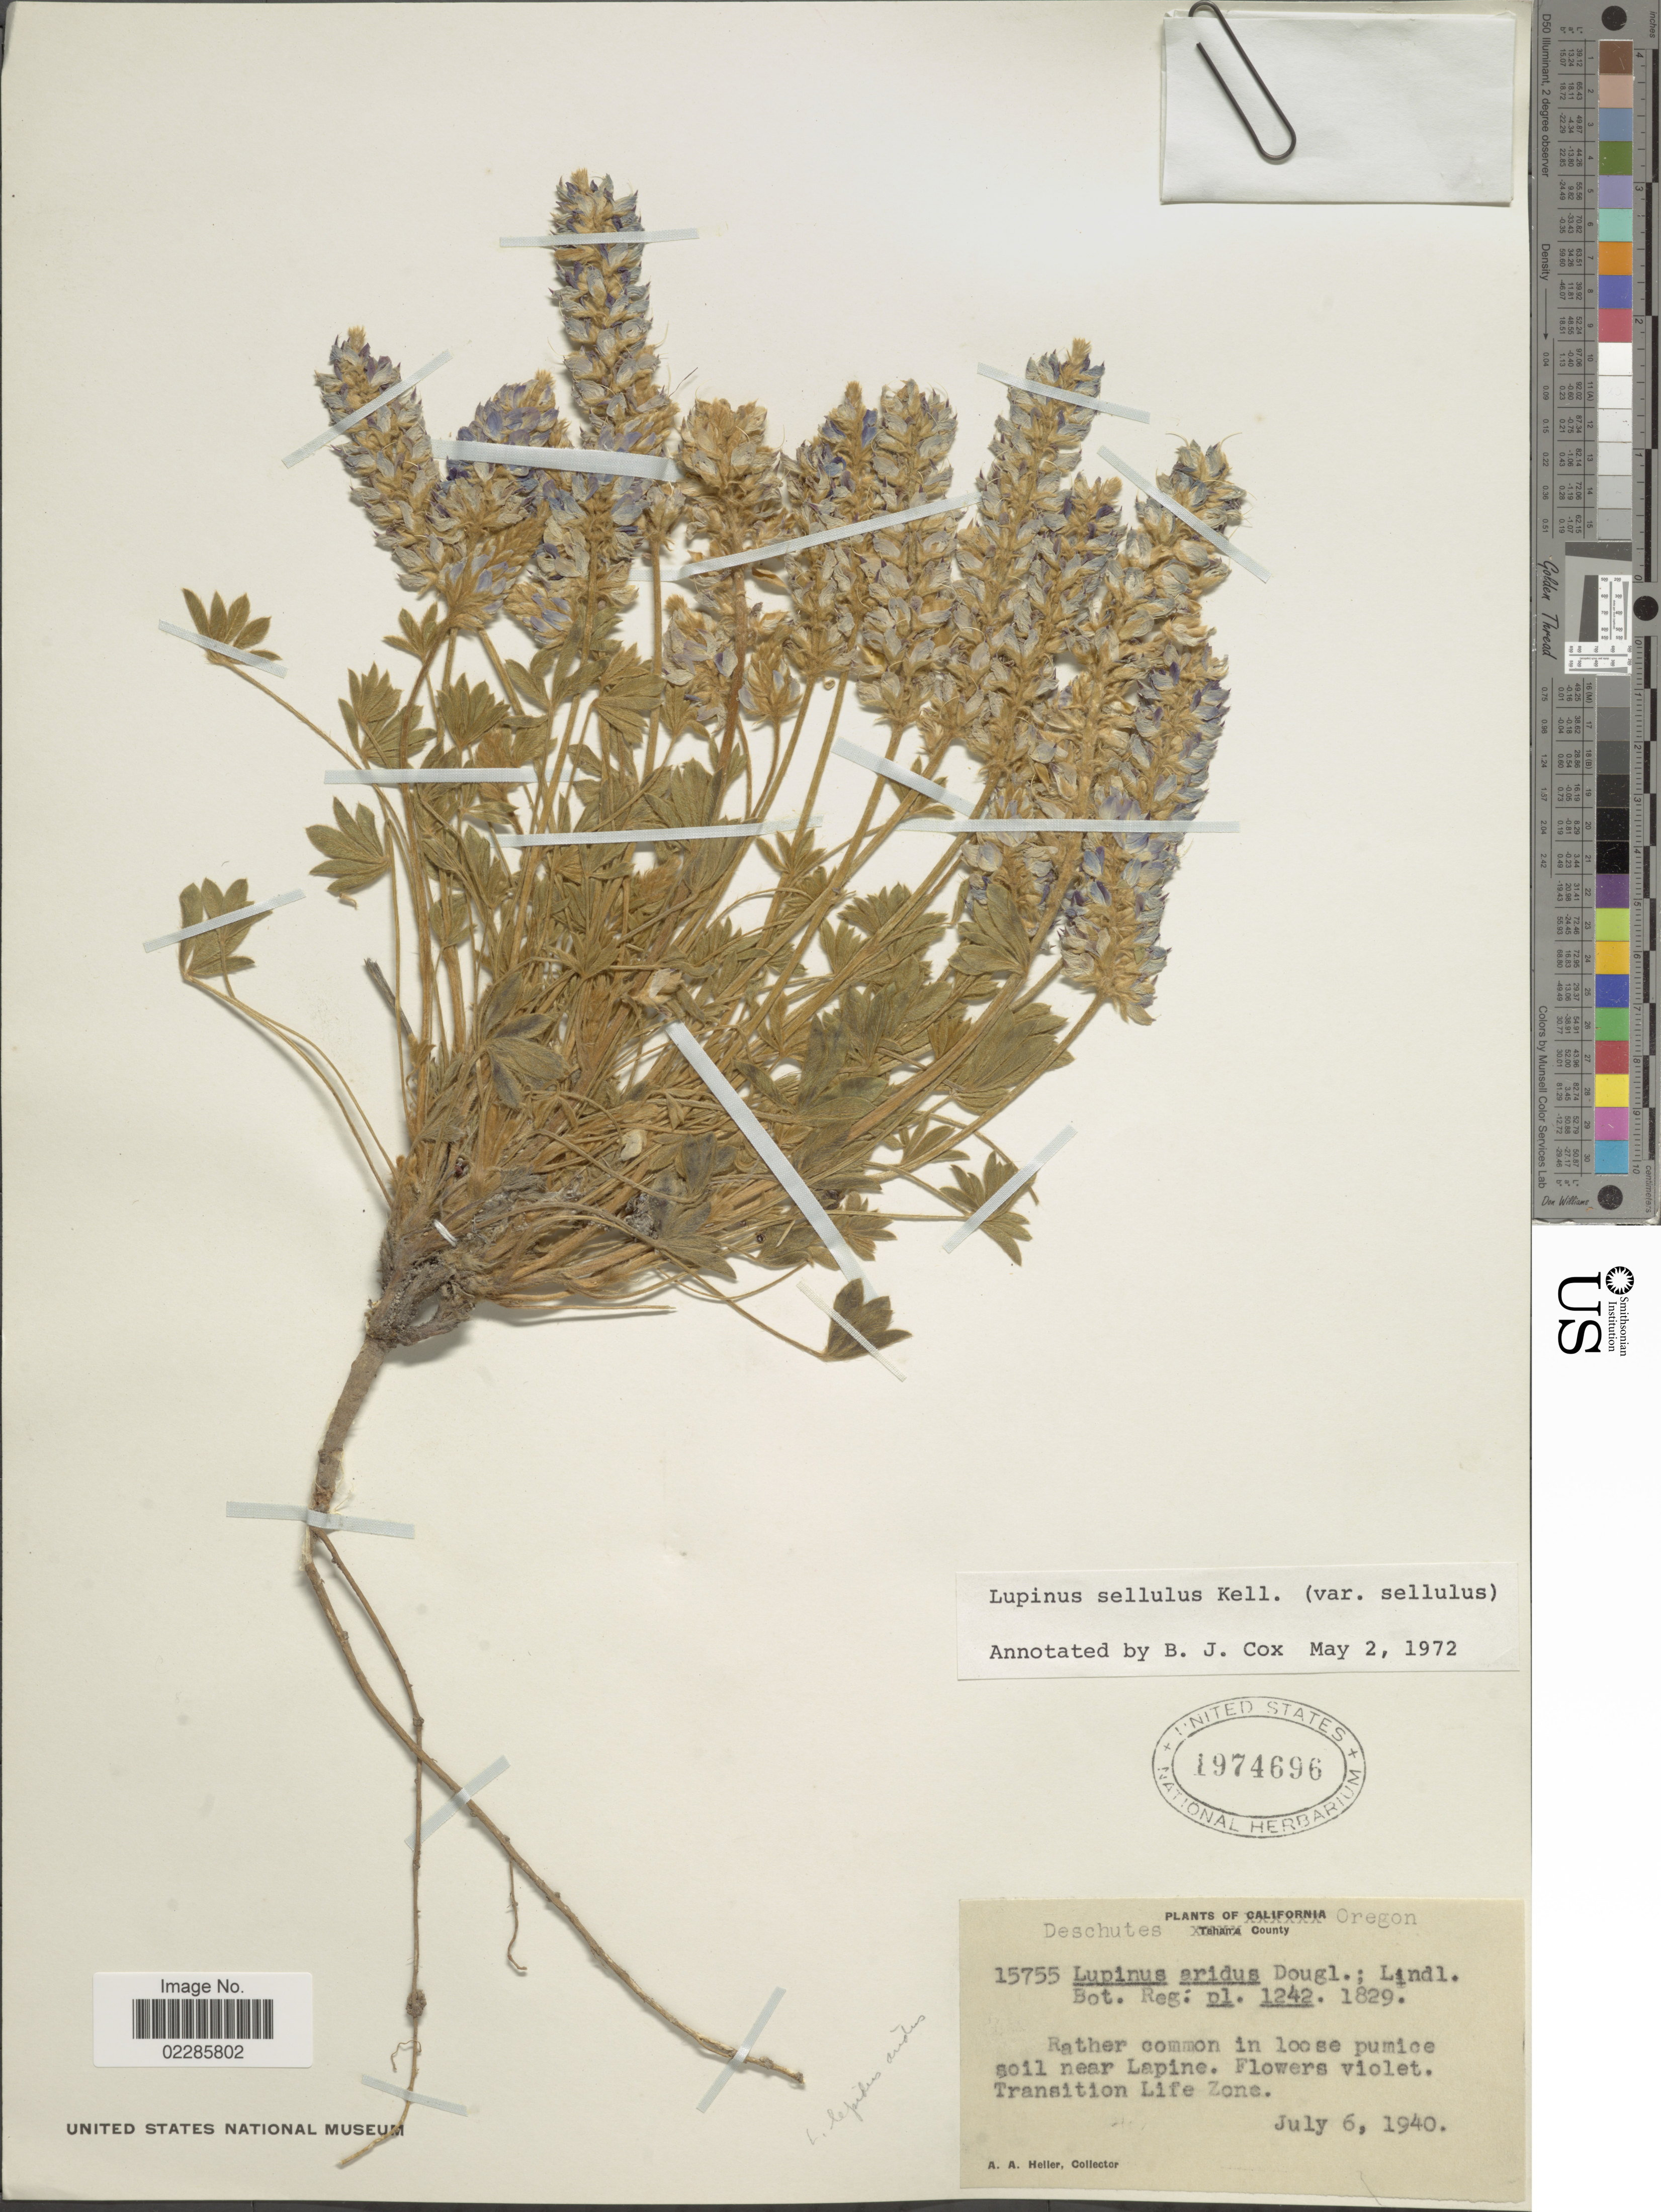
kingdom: Plantae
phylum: Tracheophyta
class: Magnoliopsida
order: Fabales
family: Fabaceae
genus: Lupinus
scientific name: Lupinus sellulus var. sellulus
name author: Kellogg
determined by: Cox, B. J.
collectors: A. A. Heller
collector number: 15755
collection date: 1940-07-06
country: United States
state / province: Oregon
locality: Deschutes County, near Lapine.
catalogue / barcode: US 1974696